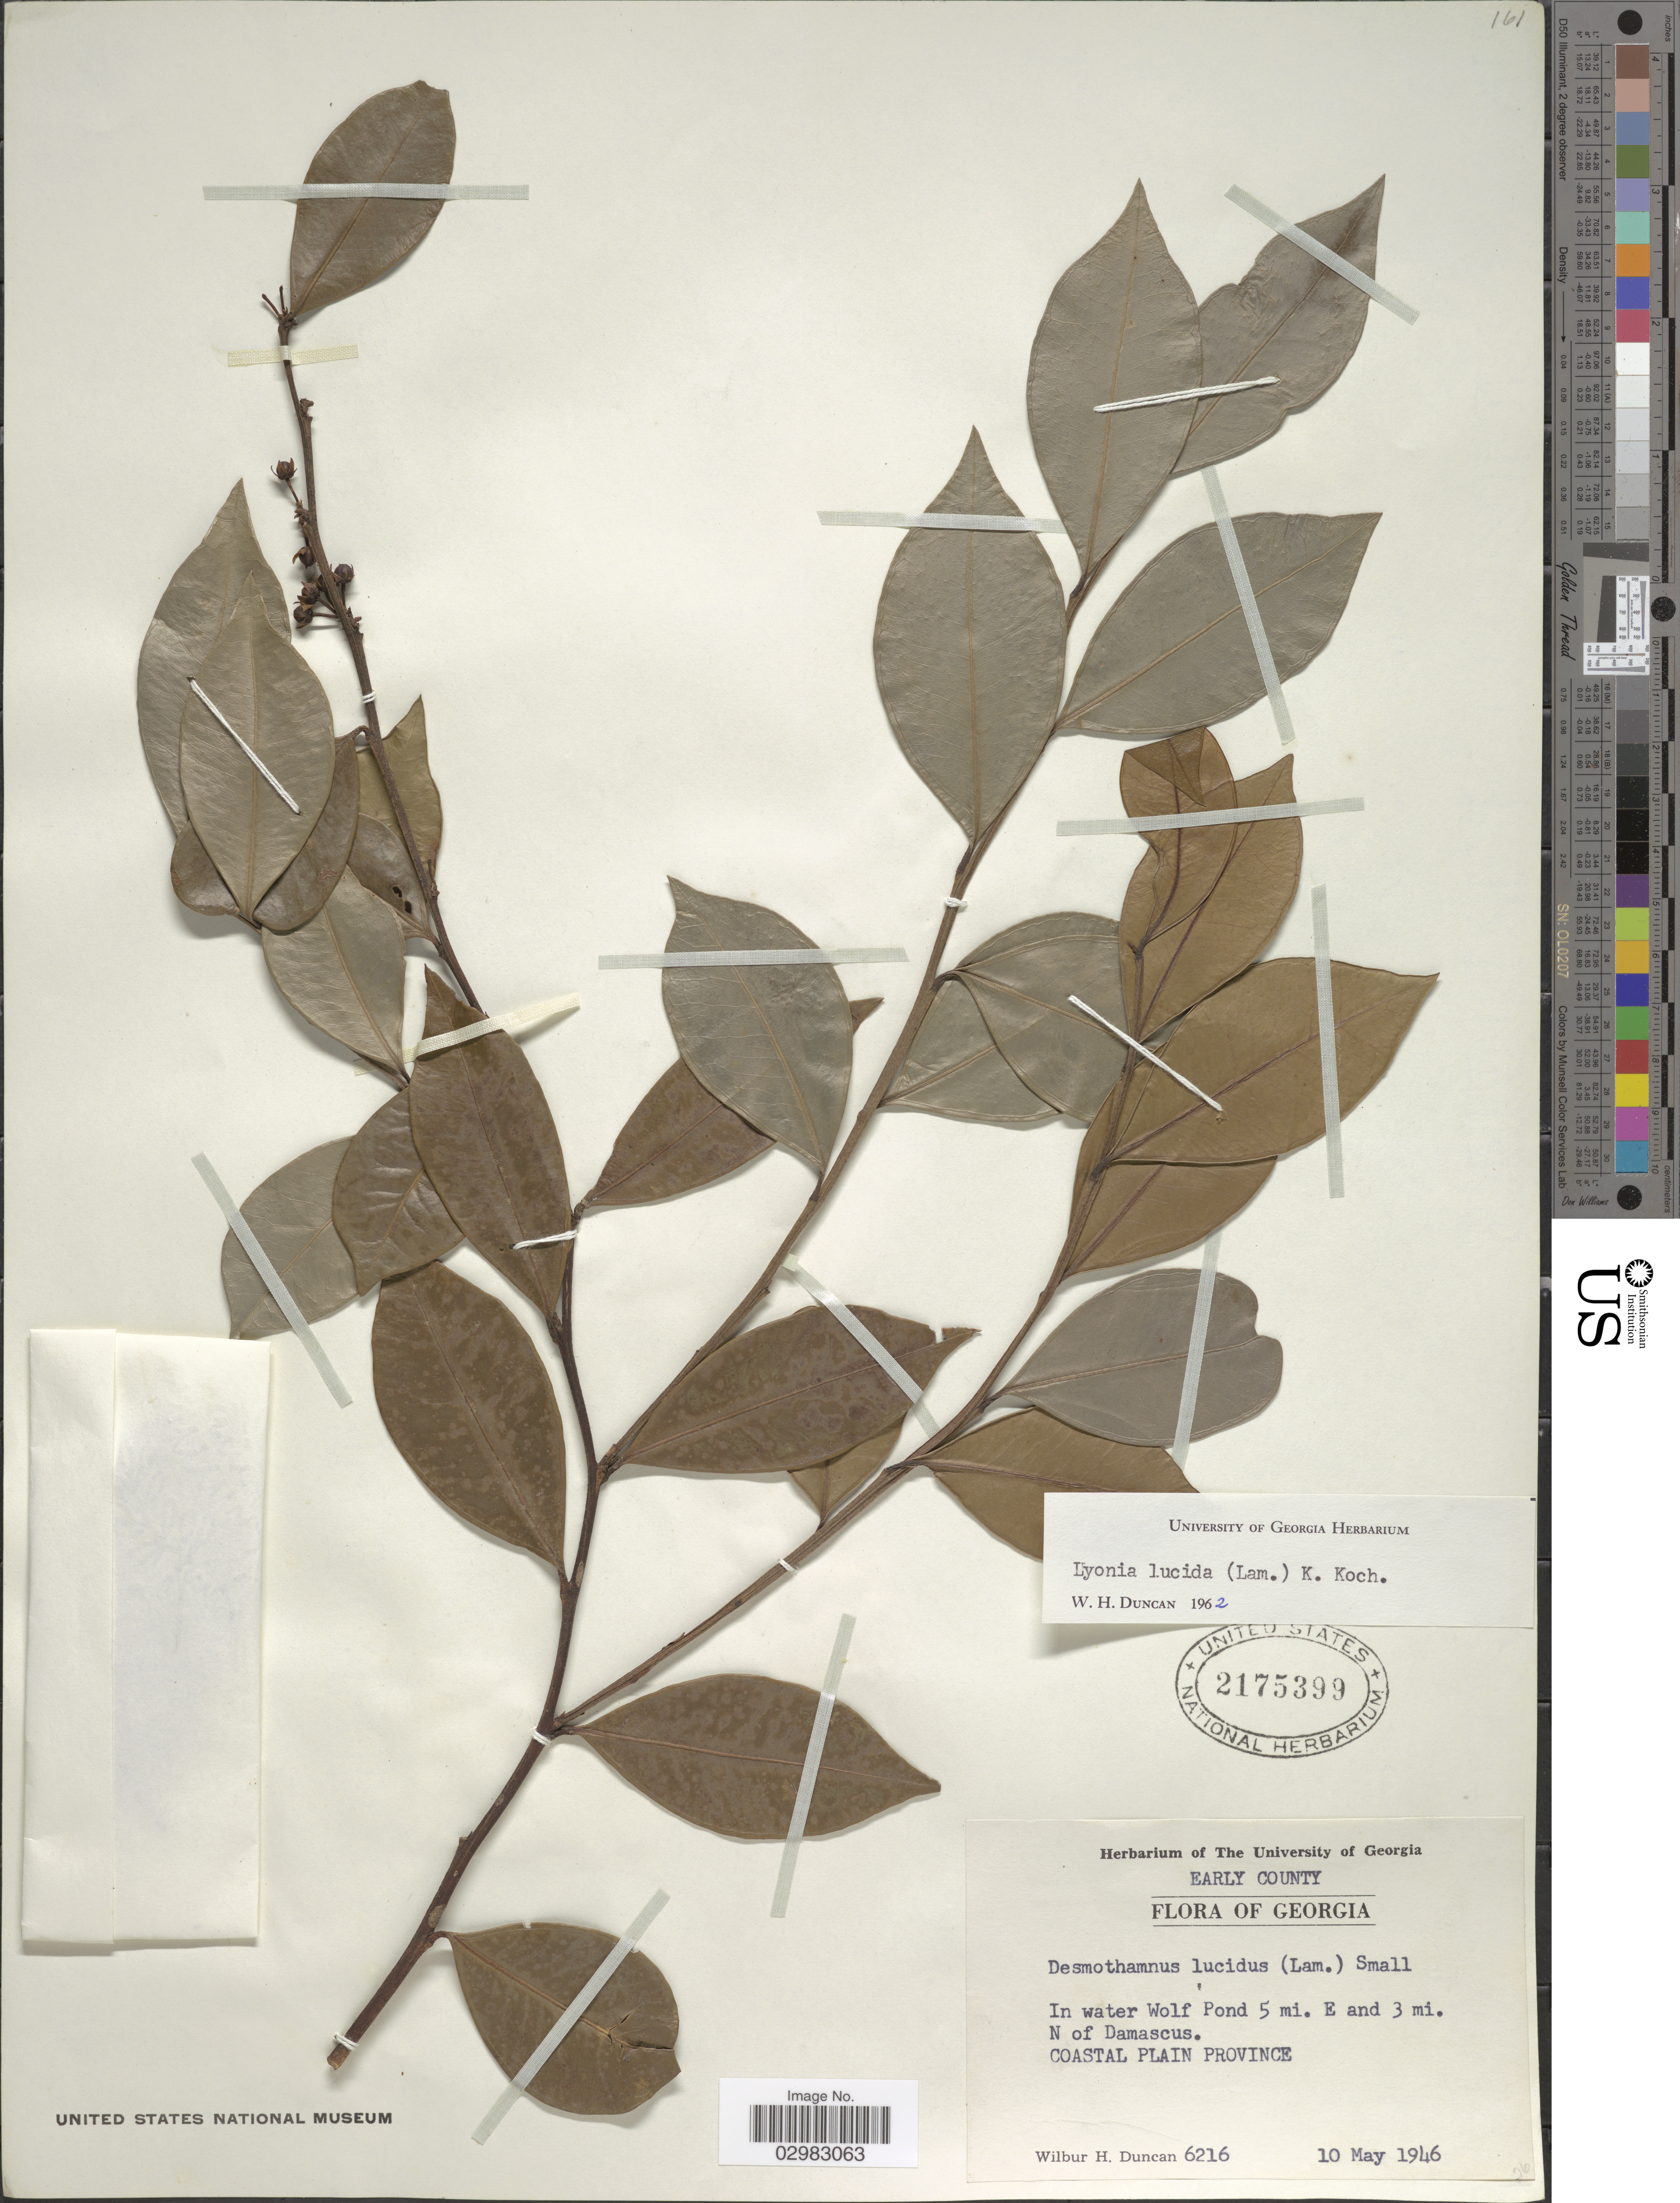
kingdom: Plantae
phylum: Tracheophyta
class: Magnoliopsida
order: Ericales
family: Ericaceae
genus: Lyonia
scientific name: Lyonia lucida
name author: K. Koch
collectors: W. H. Duncan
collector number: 6216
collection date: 1946-05-10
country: United States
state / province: Georgia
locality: Early County. In water Wolf Pond 5 mi. E and 3 mi. N of Damascus. Coastal Plain Province.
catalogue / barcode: US 2175399